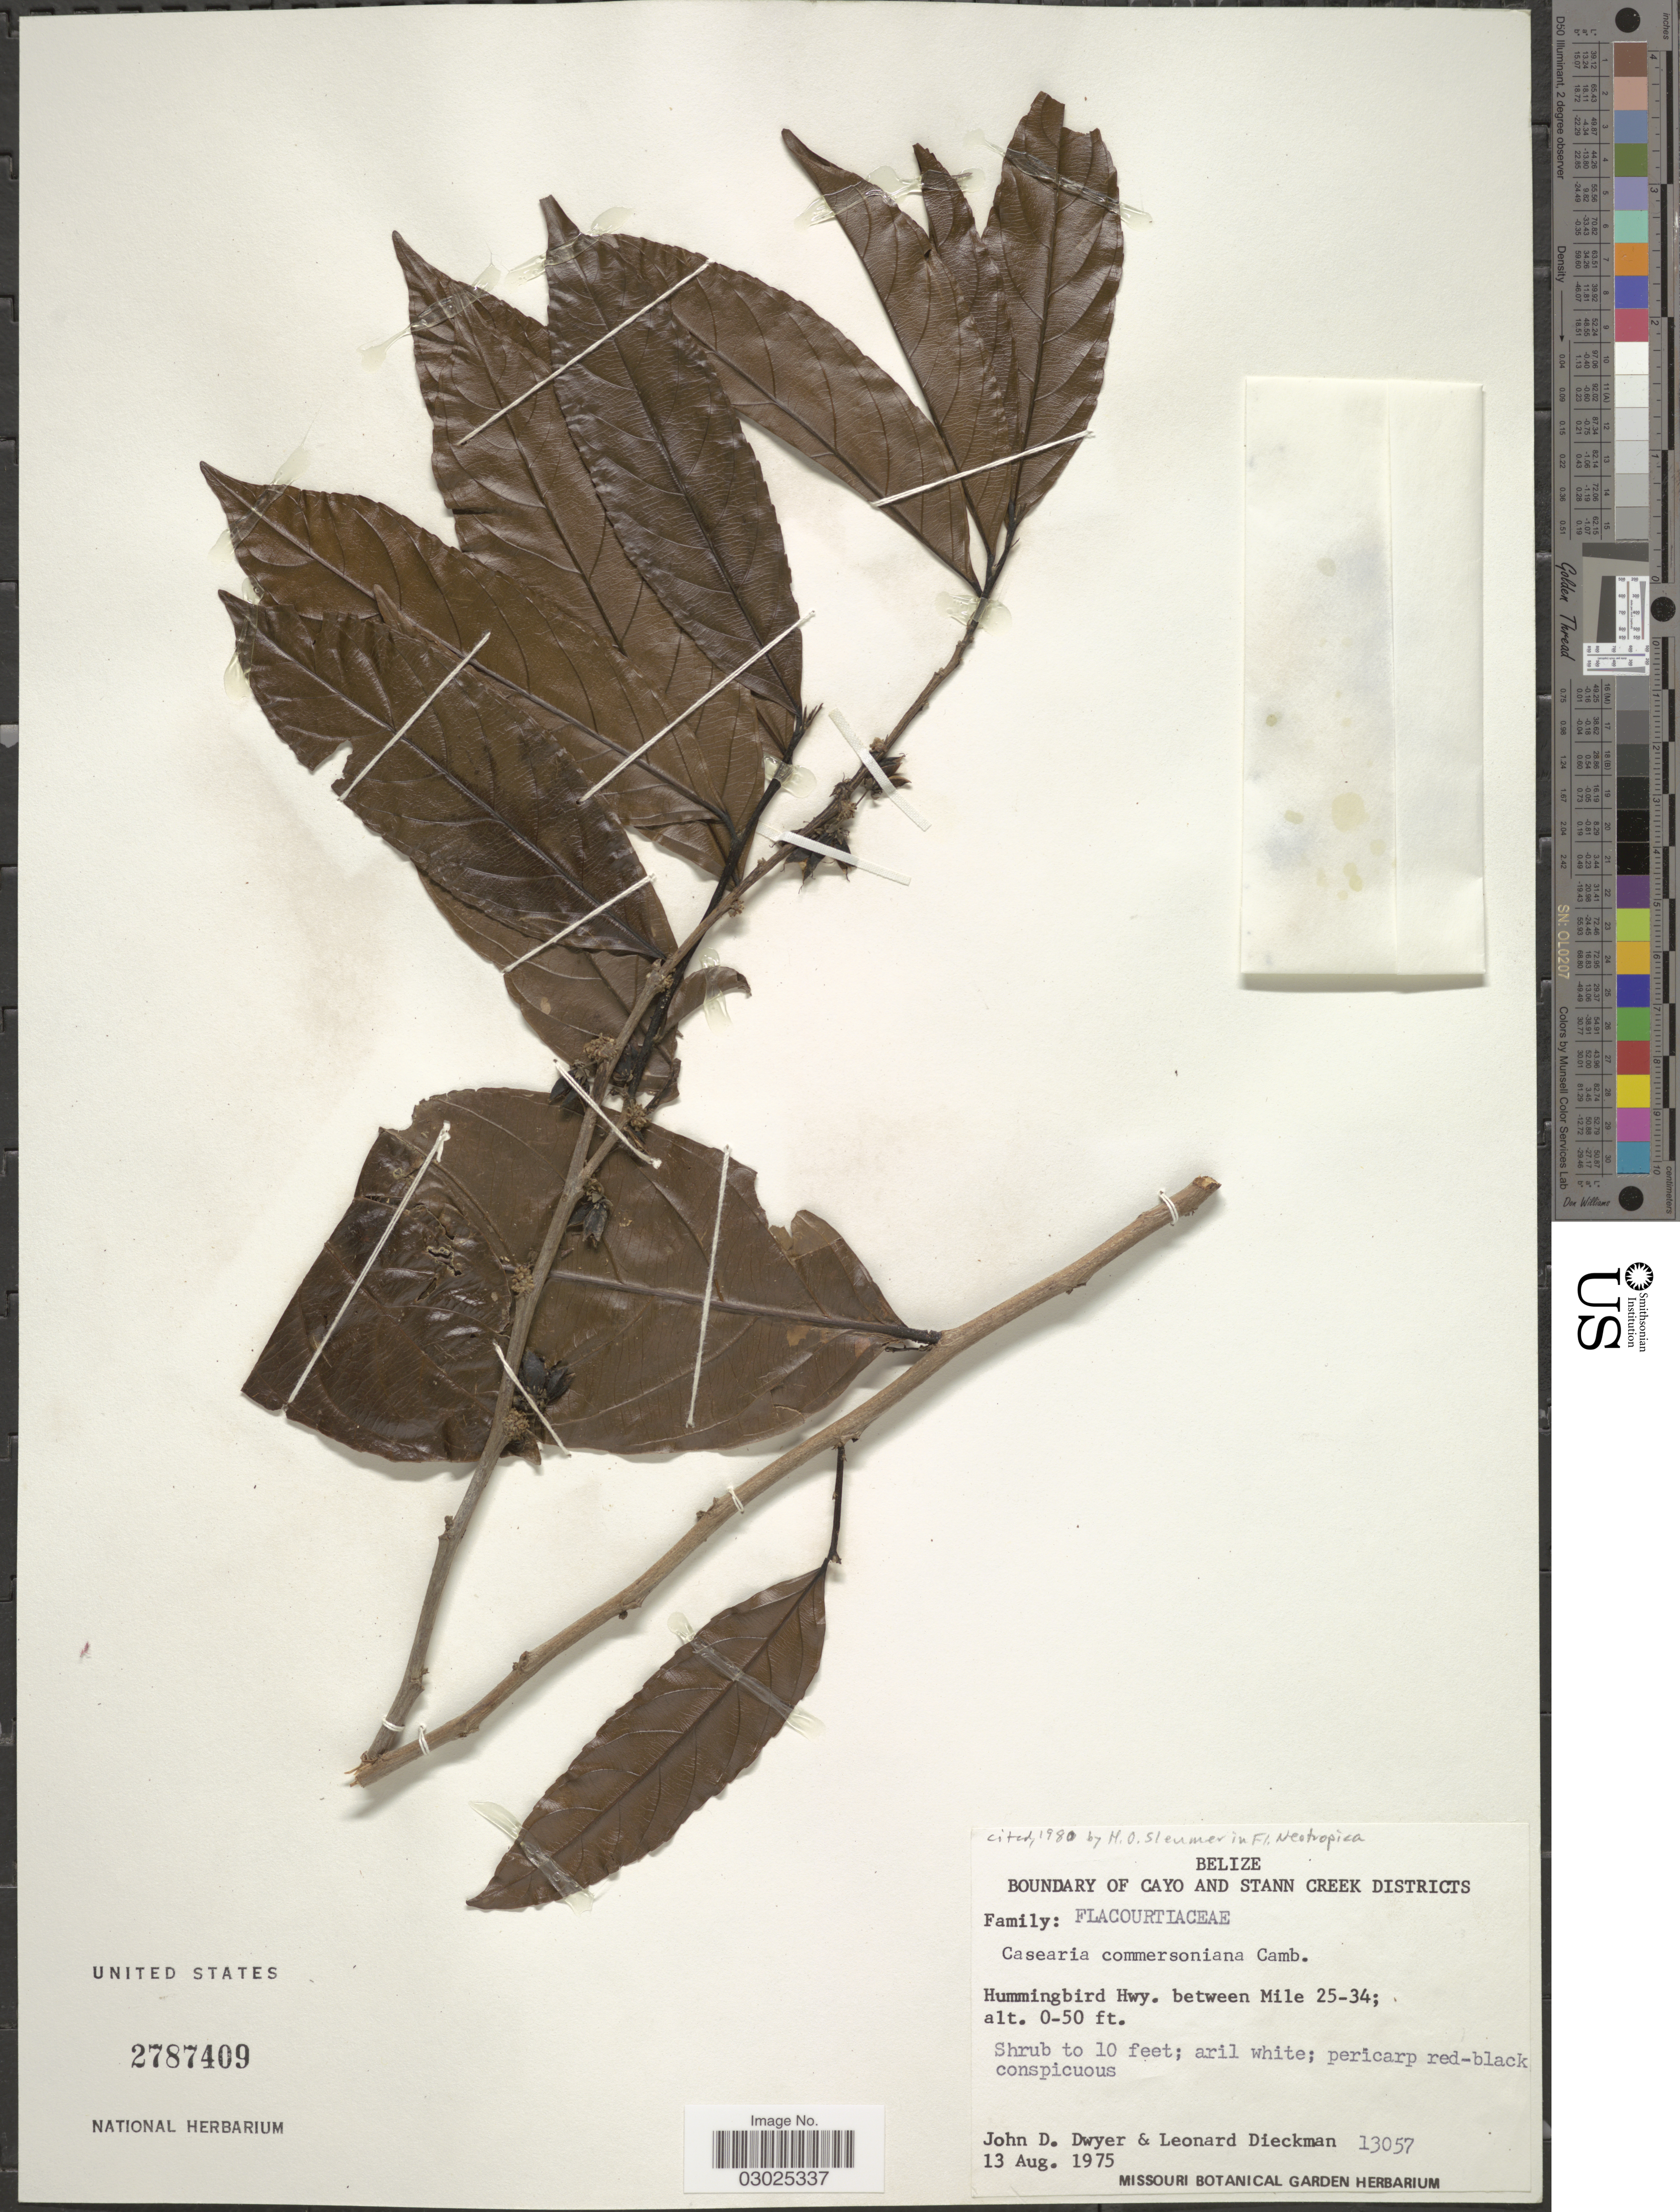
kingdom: Plantae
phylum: Tracheophyta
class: Magnoliopsida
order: Malpighiales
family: Salicaceae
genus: Piparea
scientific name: Piparea dentata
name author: Aubl.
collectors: J. D. Dwyer & L. Dieckman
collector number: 13057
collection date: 1975-08-13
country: Belize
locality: Boundary of Cayo and Stann Creek Districts. Hummingbird Hwy. between Mile 25-34.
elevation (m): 0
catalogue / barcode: US 2787409